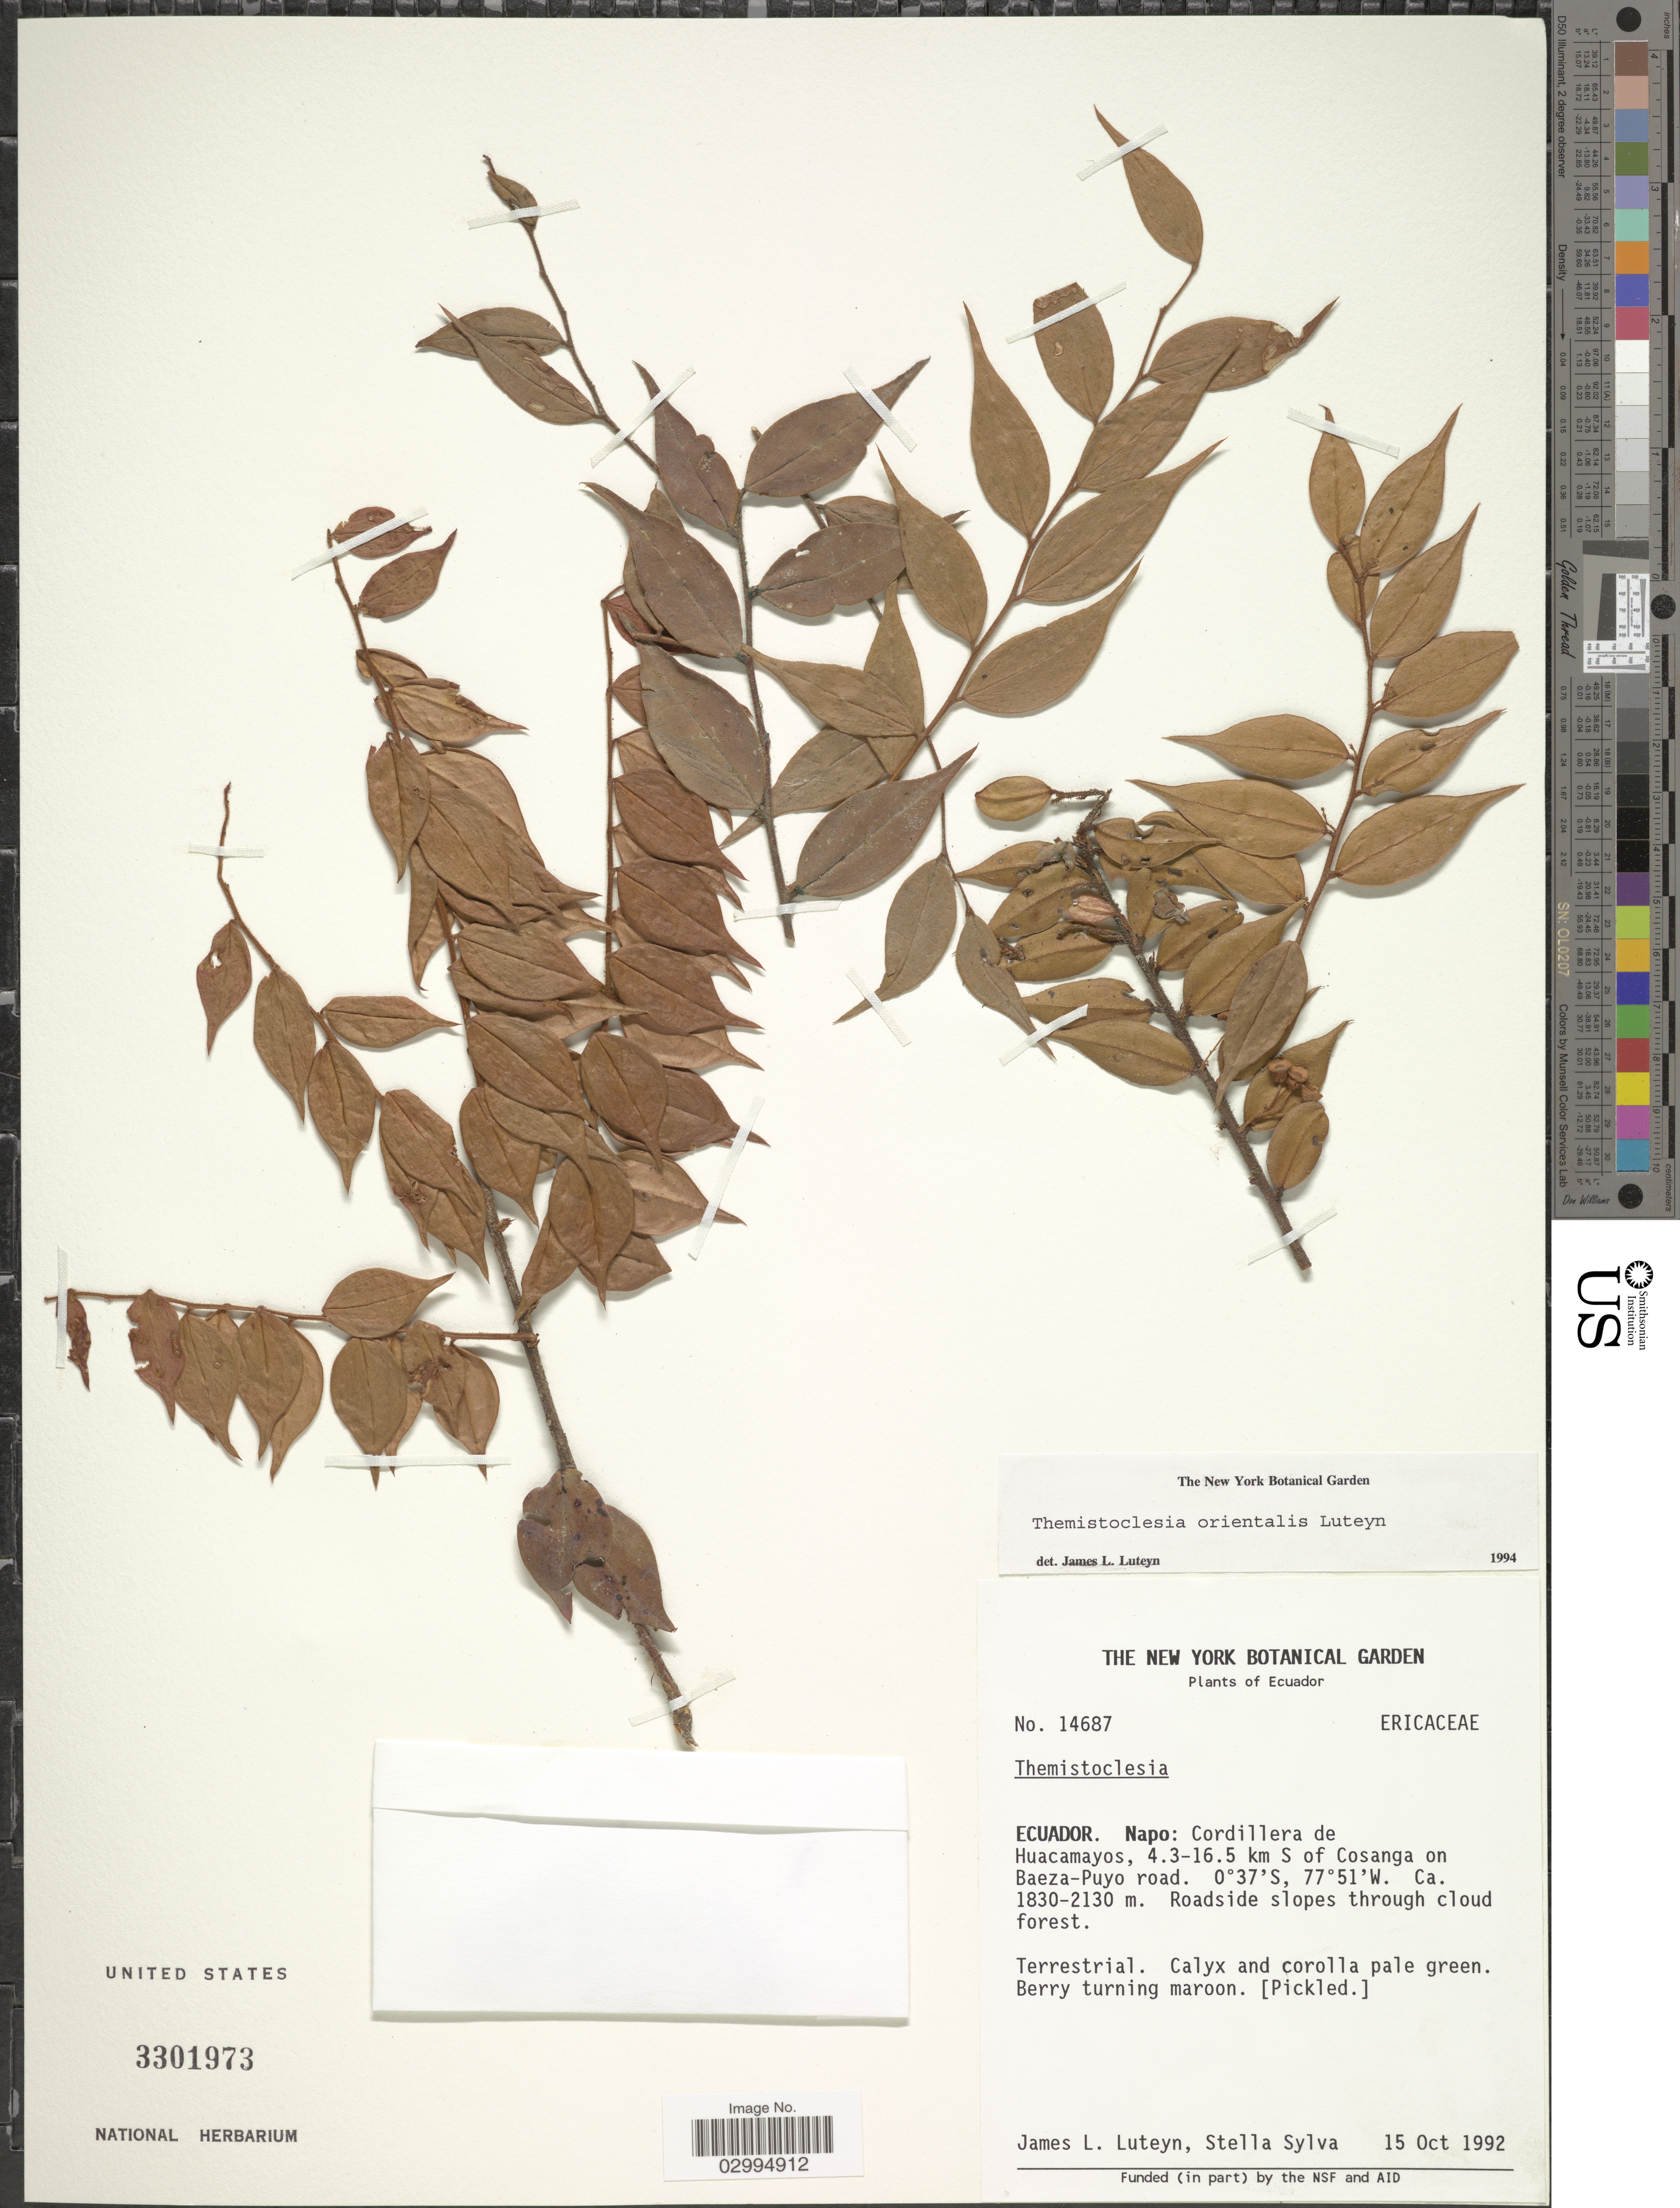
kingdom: Plantae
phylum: Tracheophyta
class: Magnoliopsida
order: Ericales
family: Ericaceae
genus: Themistoclesia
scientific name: Themistoclesia orientalis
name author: Luteyn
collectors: J. Luteyn & S. Sylva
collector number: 14687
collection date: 1992-10-15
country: Ecuador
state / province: Napo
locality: Cordillera de Huacamayos, 4.3-16.5 km S of Cosanga on Baeza-Puyo road.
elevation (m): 1830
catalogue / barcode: US 3301973